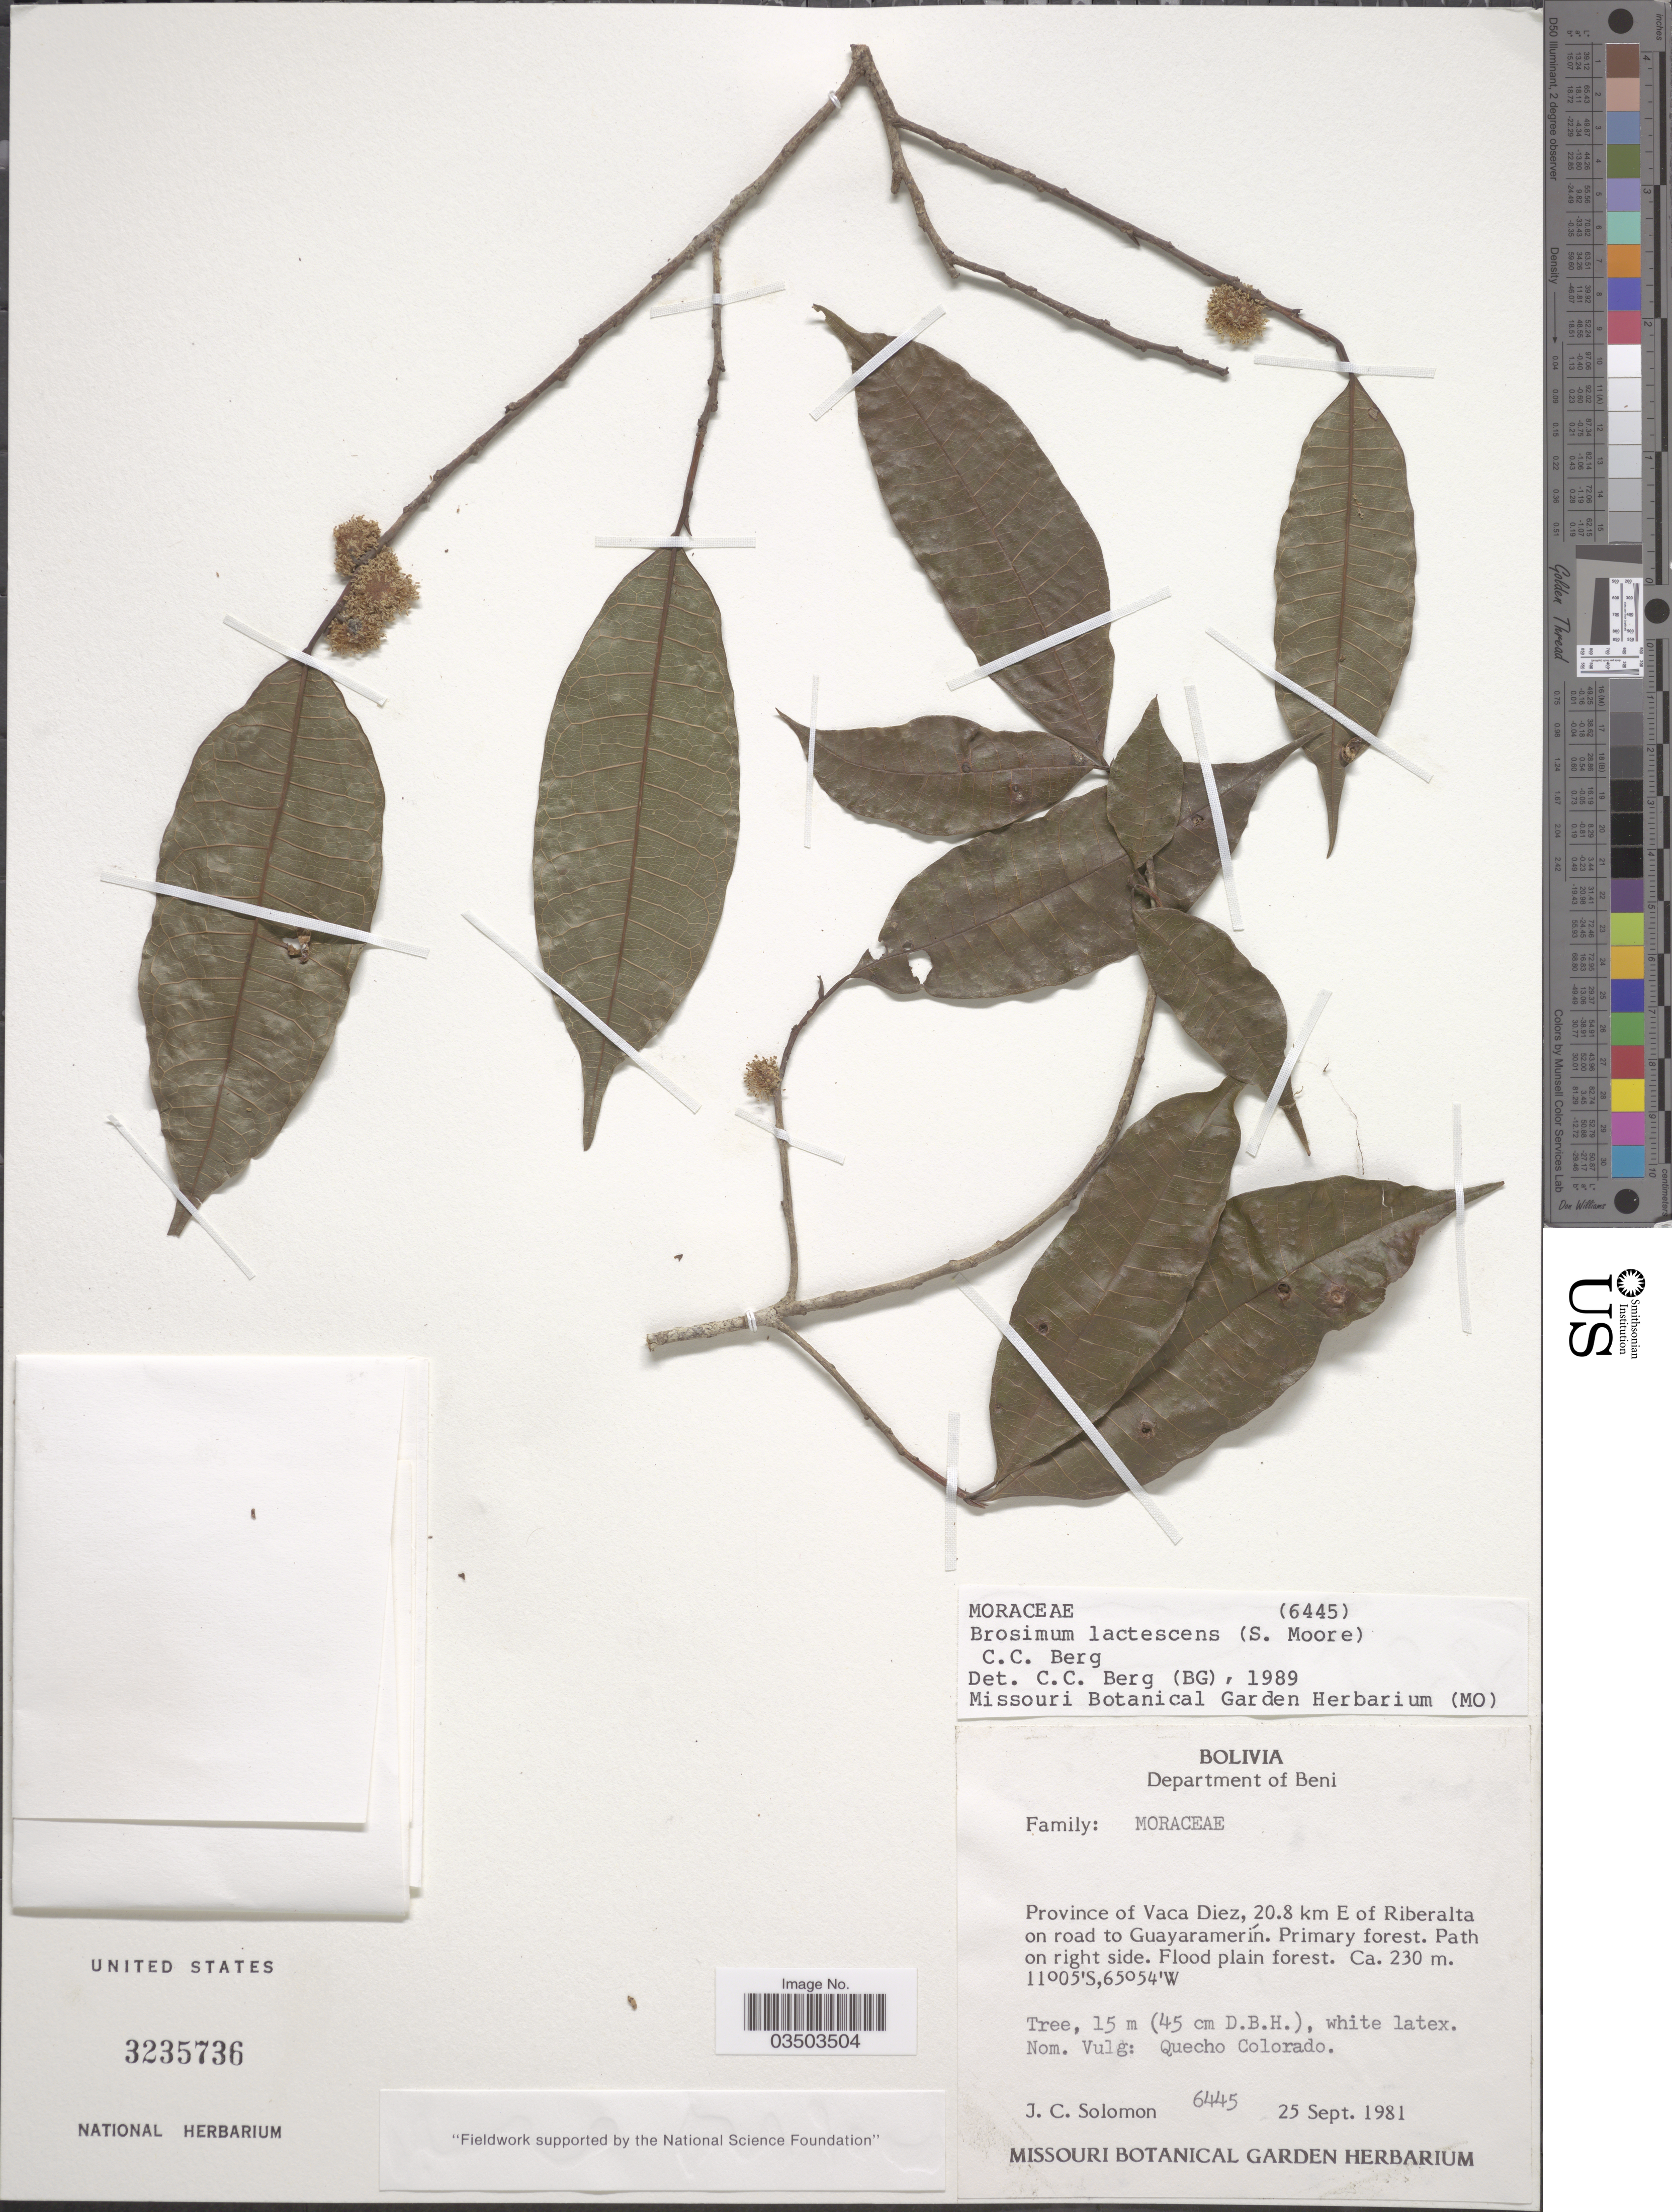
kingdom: Plantae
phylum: Tracheophyta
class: Magnoliopsida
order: Rosales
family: Moraceae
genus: Brosimum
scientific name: Brosimum lactescens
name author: (S. Moore) C.C. Berg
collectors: J. C. Solomon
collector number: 6445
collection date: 1981-09-25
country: Bolivia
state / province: Beni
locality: Department of Beni. Province of Vaca Diez, 20.8 km E of Riberalta on road to Guayaramerín.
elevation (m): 230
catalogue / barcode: US 3235736